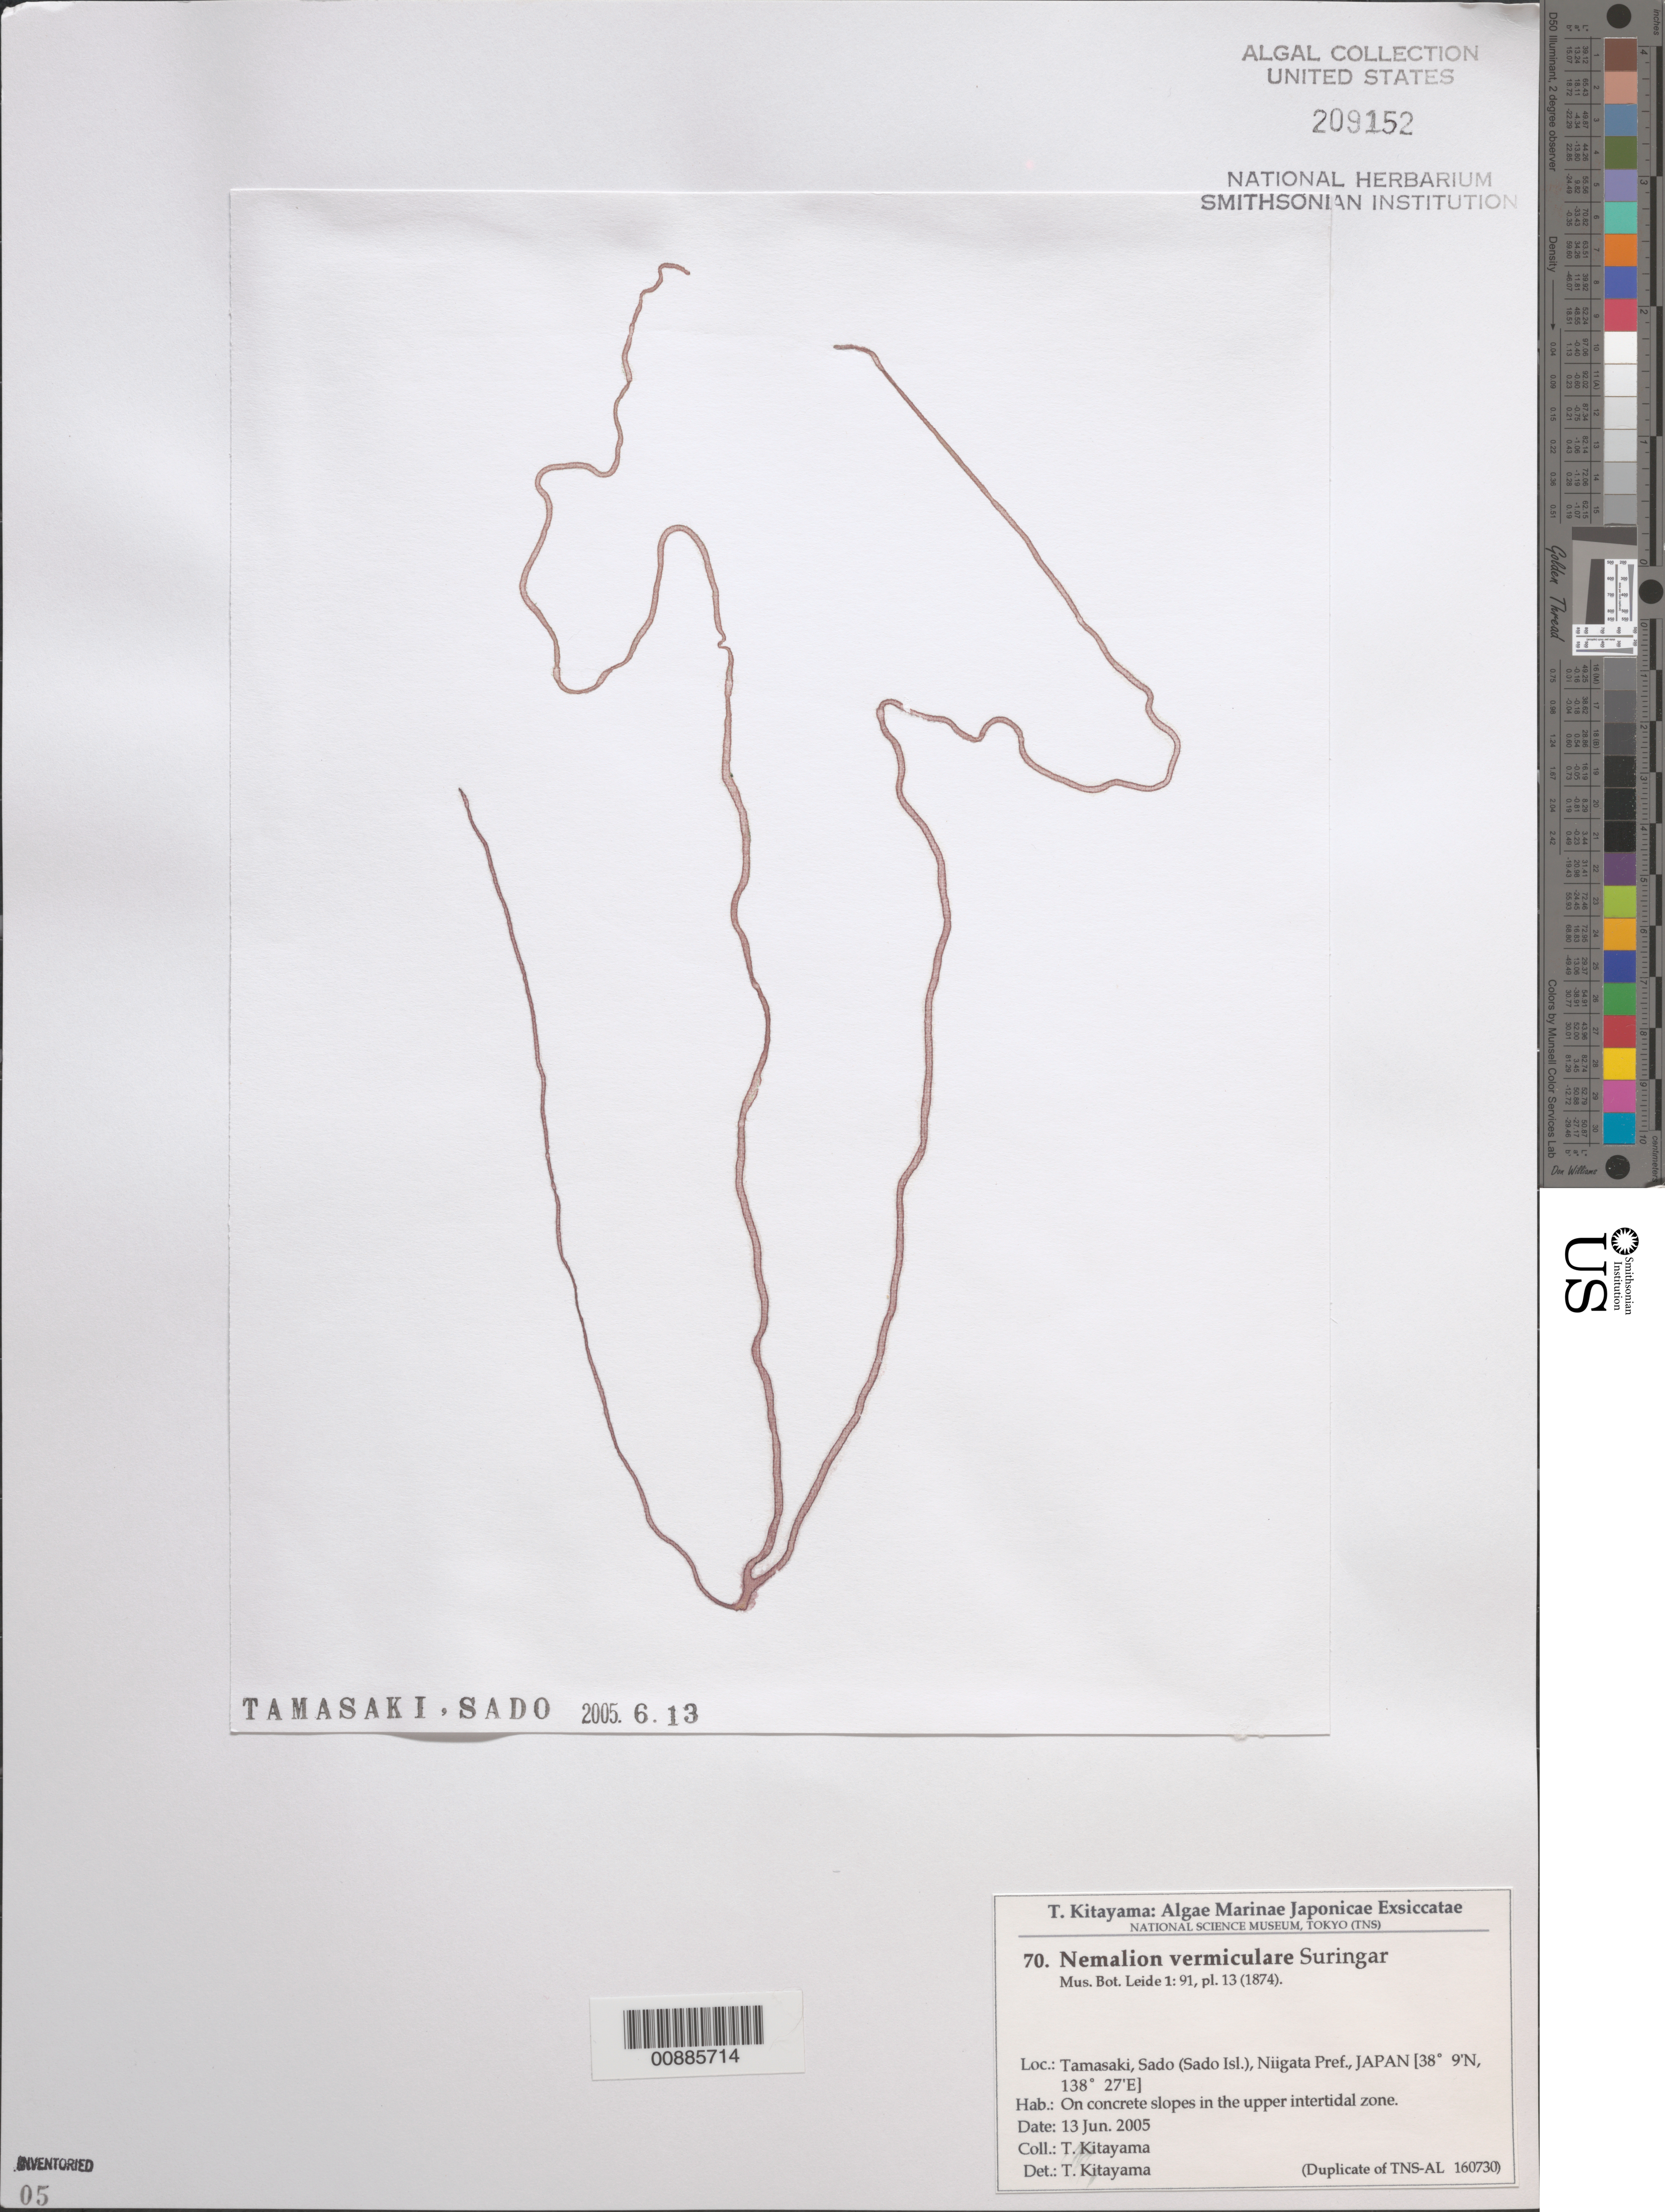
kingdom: Plantae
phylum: Rhodophyta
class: Florideophyceae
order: Nemaliales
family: Nemaliaceae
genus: Nemalion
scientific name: Nemalion vermiculare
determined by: Kitayama, T.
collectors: T. Kitayama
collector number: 70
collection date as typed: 13 Jun 2005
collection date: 2005-06-13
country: Japan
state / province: Niigata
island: Honshu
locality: Tamasaki, Sado, Sado Island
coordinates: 38 09' N, 138 27' E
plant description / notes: Kitayama, T., Algae Marinae Japonicae Exsiccatae, Fasc. III (Nos. 51-75)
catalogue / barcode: US 209152